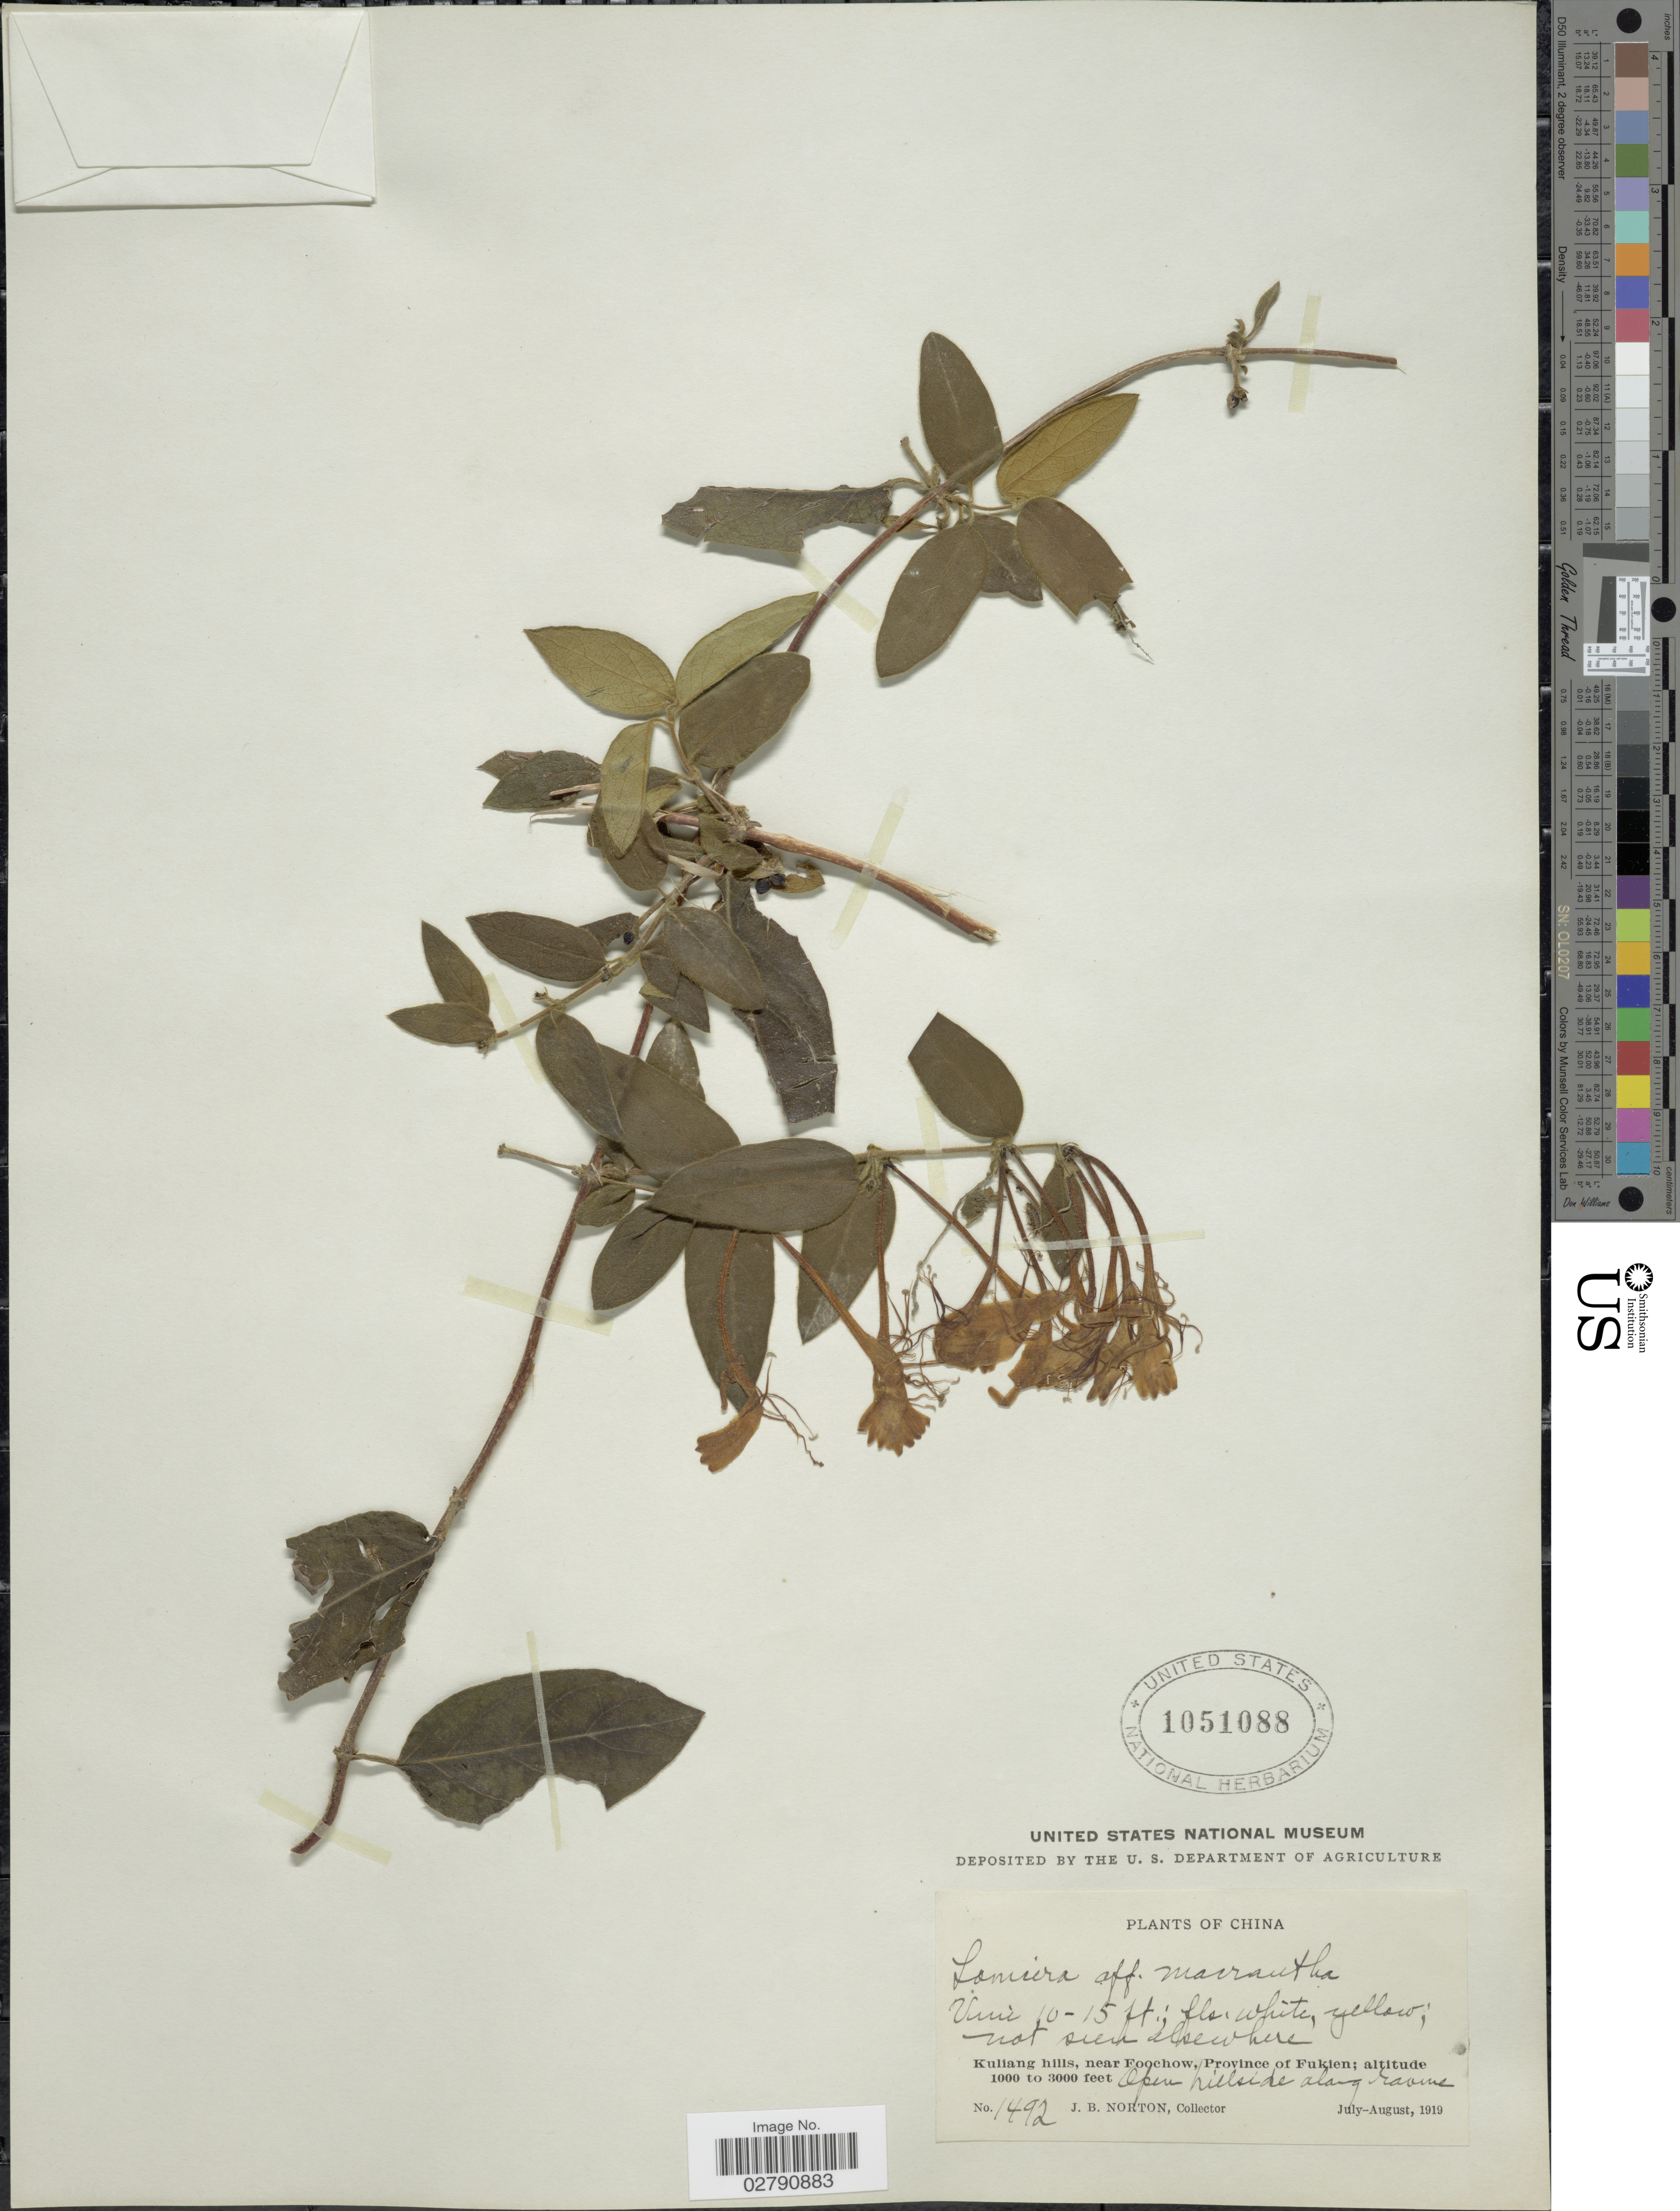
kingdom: Plantae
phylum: Tracheophyta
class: Magnoliopsida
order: Dipsacales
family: Caprifoliaceae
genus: Lonicera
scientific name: Lonicera macrantha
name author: Spreng.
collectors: J. B. Norton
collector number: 1492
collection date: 1919-07/1919-08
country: China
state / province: Fujian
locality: Kuliang hills, near Foochow, Province of Fukien.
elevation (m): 305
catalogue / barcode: US 1051088